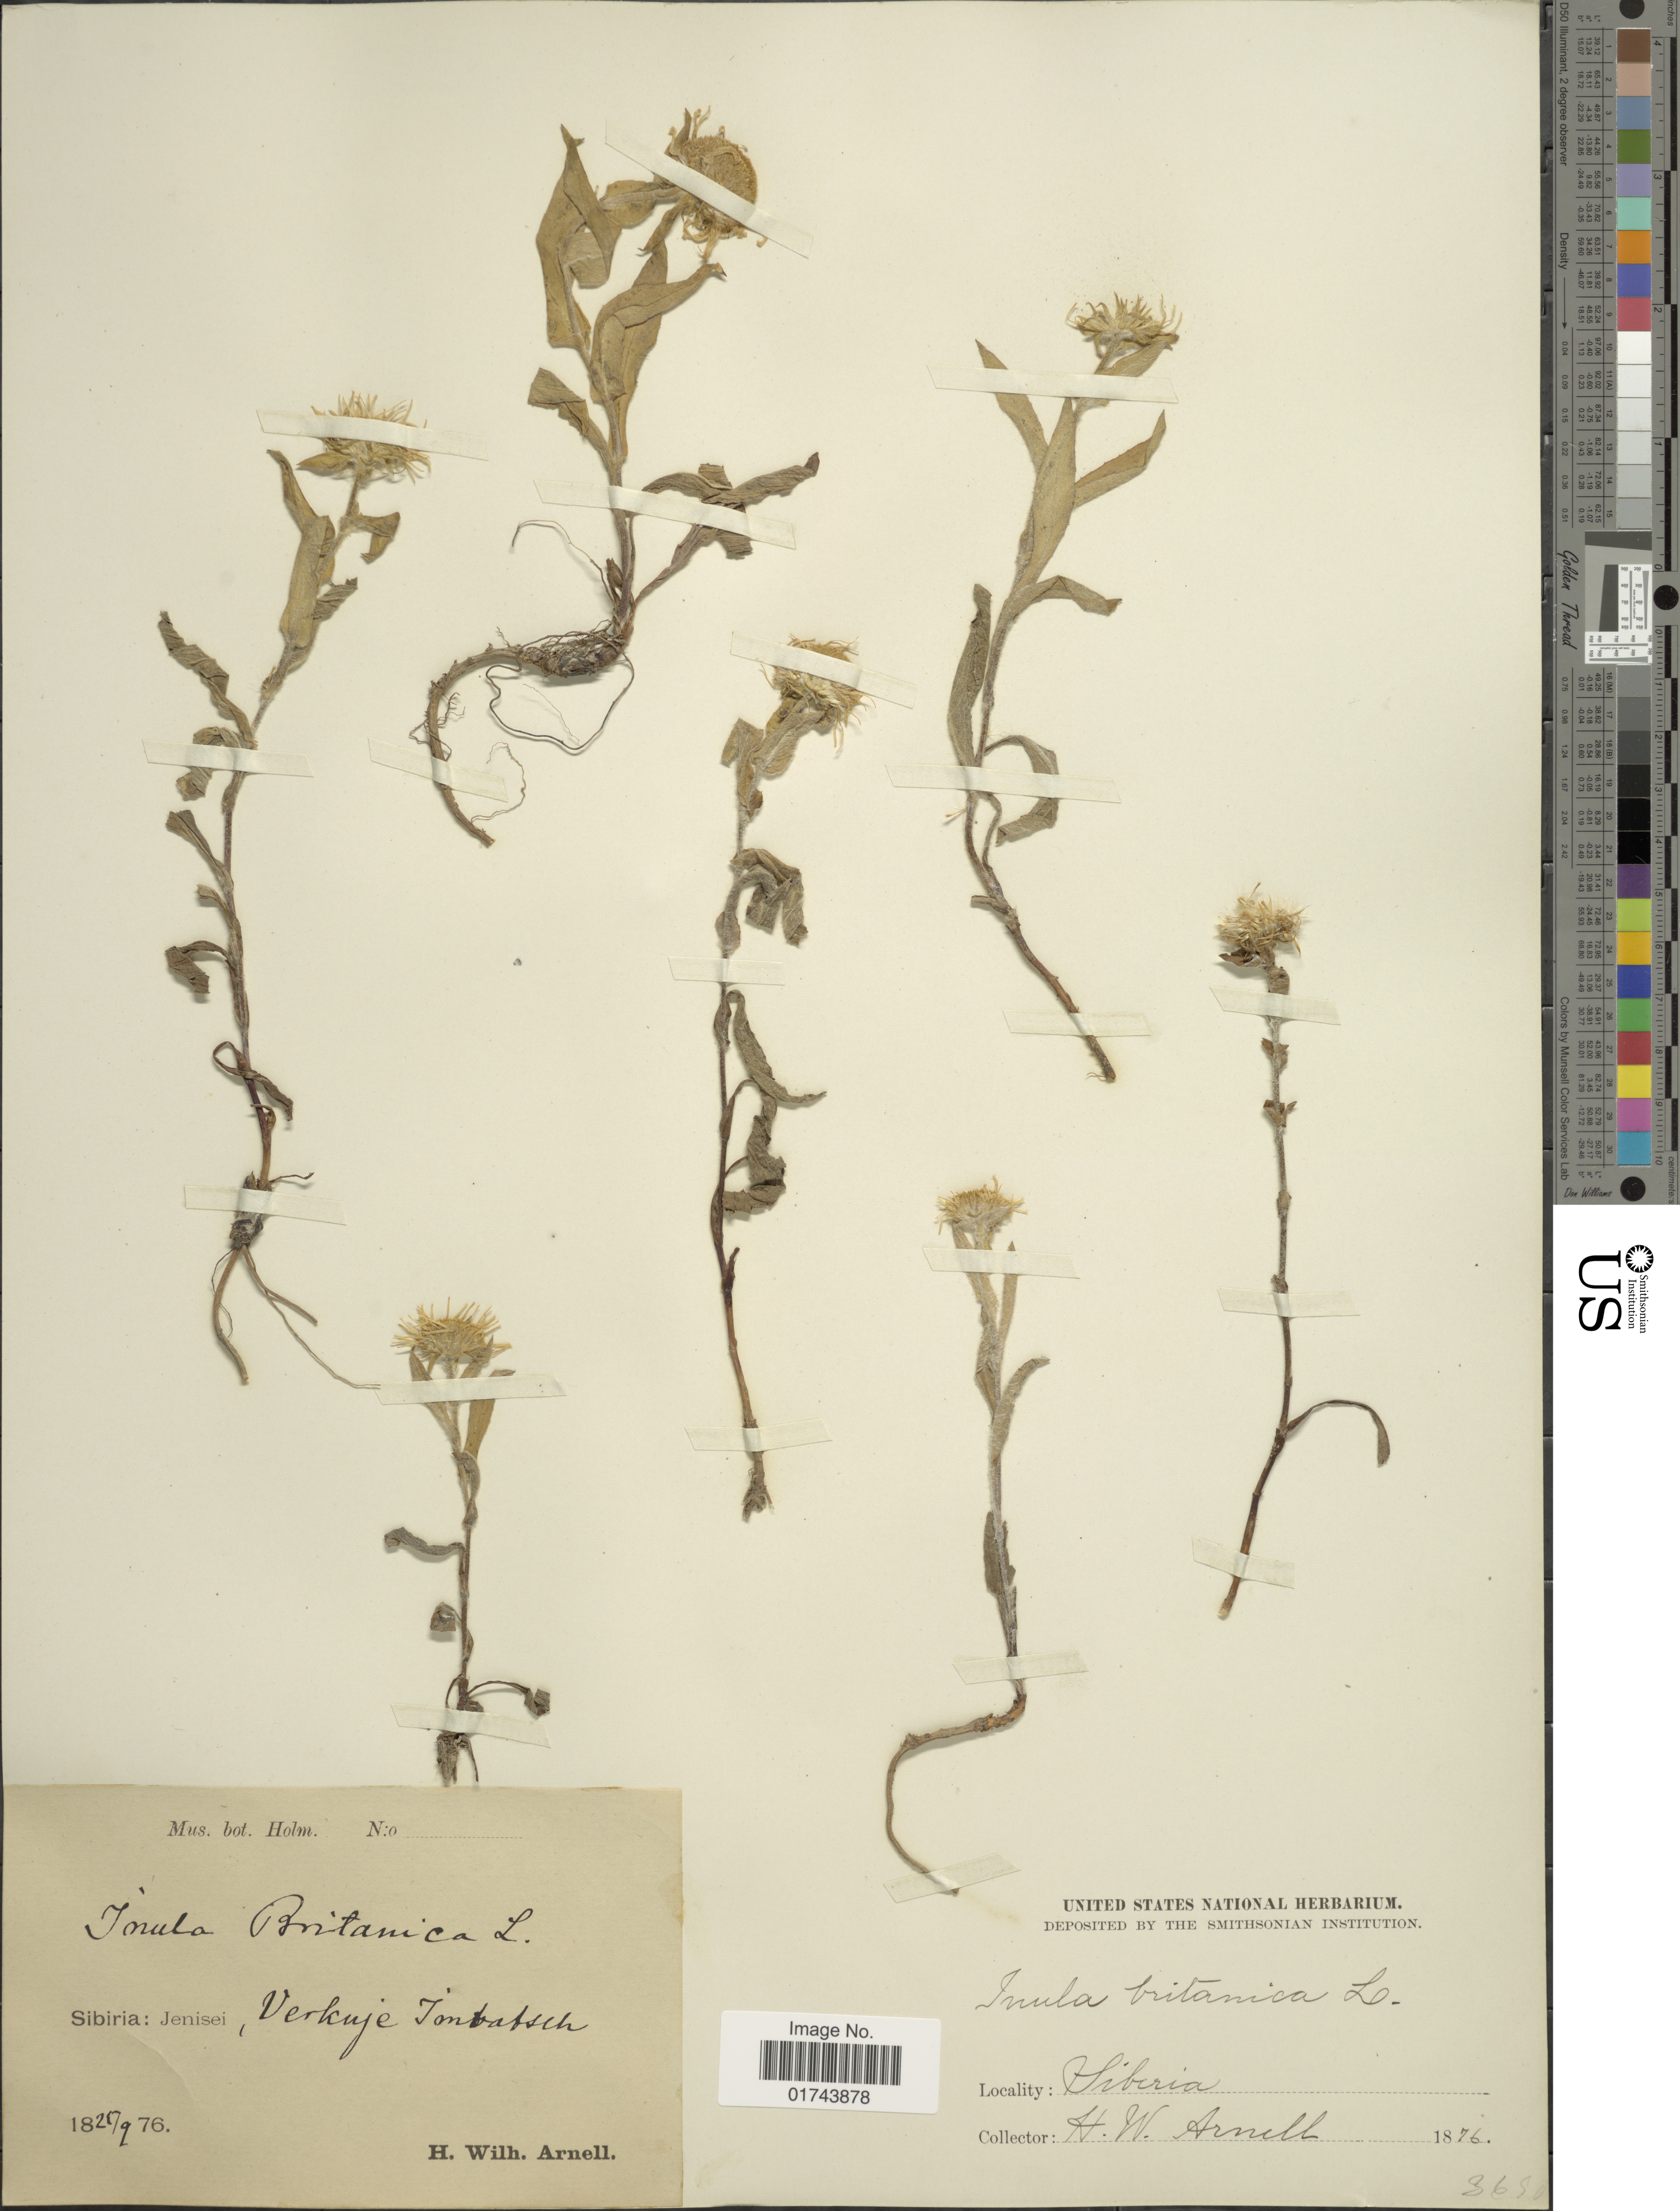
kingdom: Plantae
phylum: Tracheophyta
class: Magnoliopsida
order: Asterales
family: Asteraceae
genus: Inula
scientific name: Inula britannica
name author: L.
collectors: H. W. Arnell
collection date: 1876-09-25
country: Russian Federation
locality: Sibiria: Jenisei, Verknje Tonbatsch